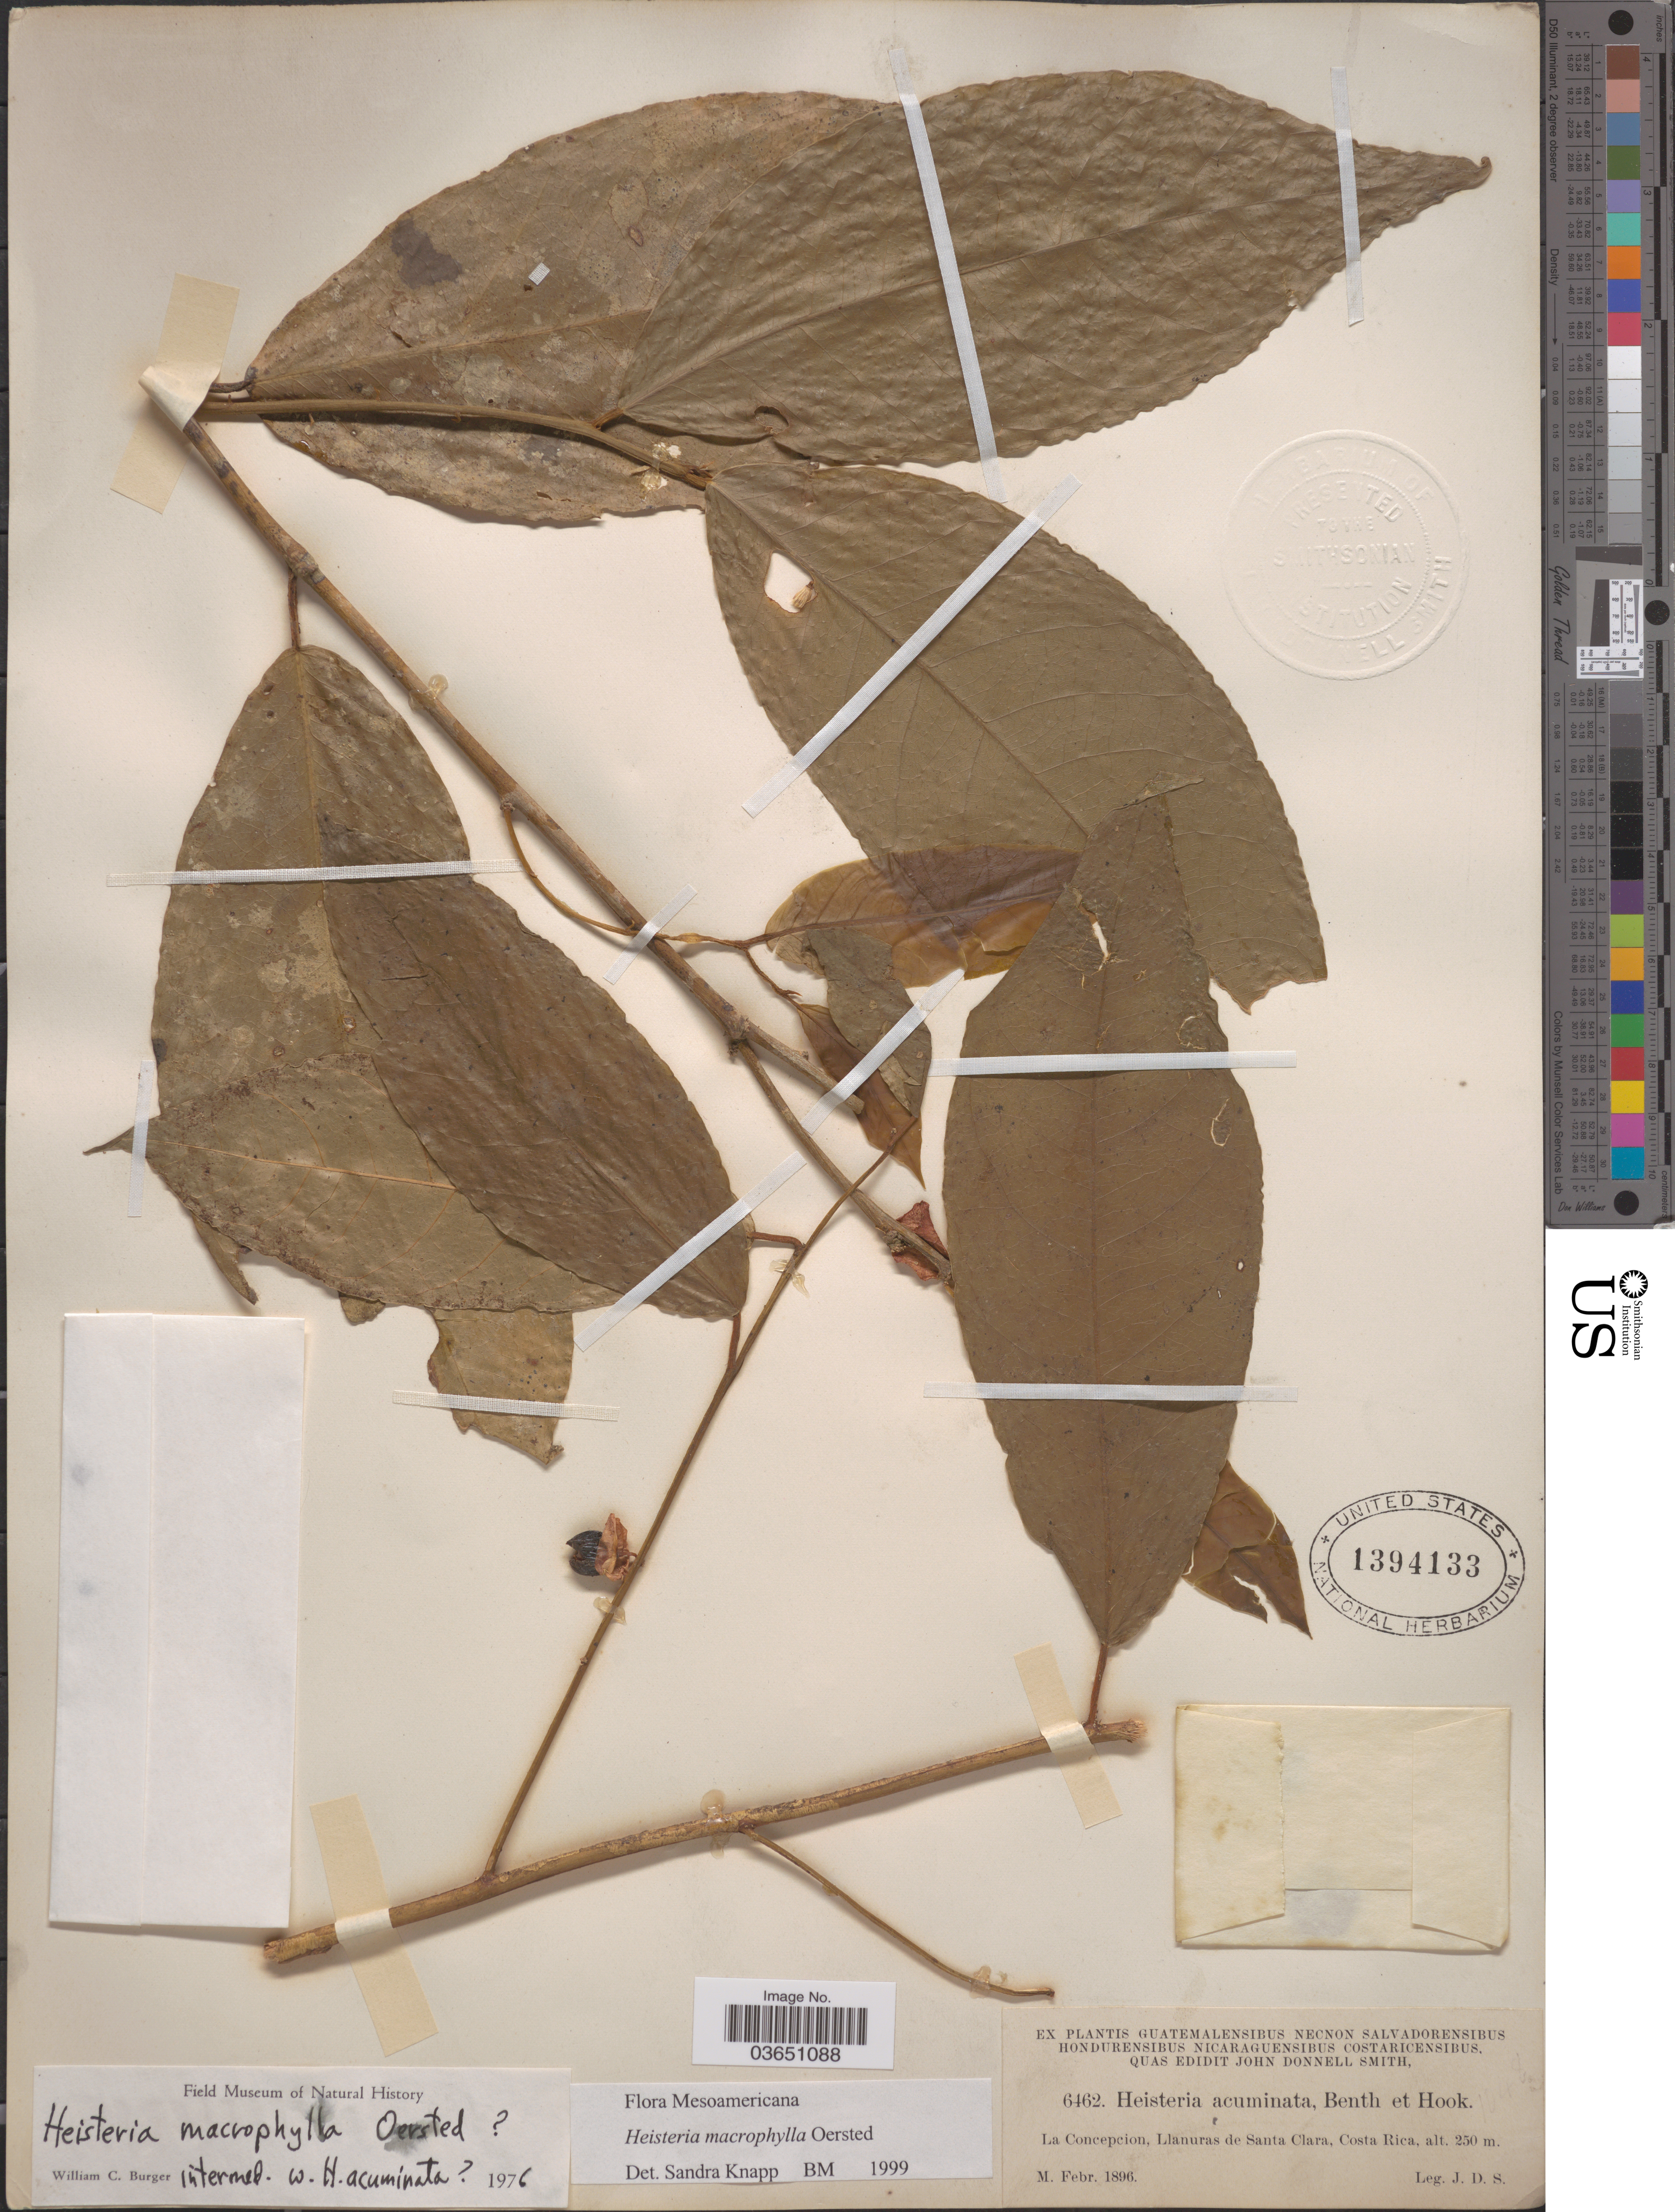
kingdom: Plantae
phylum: Tracheophyta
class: Magnoliopsida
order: Santalales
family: Erythropalaceae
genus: Heisteria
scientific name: Heisteria macrophylla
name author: Oerst.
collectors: J. Donnell Smith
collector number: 6462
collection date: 1896-02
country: Costa Rica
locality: La Concepcion, Llanuras de Santa Clara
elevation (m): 250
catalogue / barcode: US 1394133